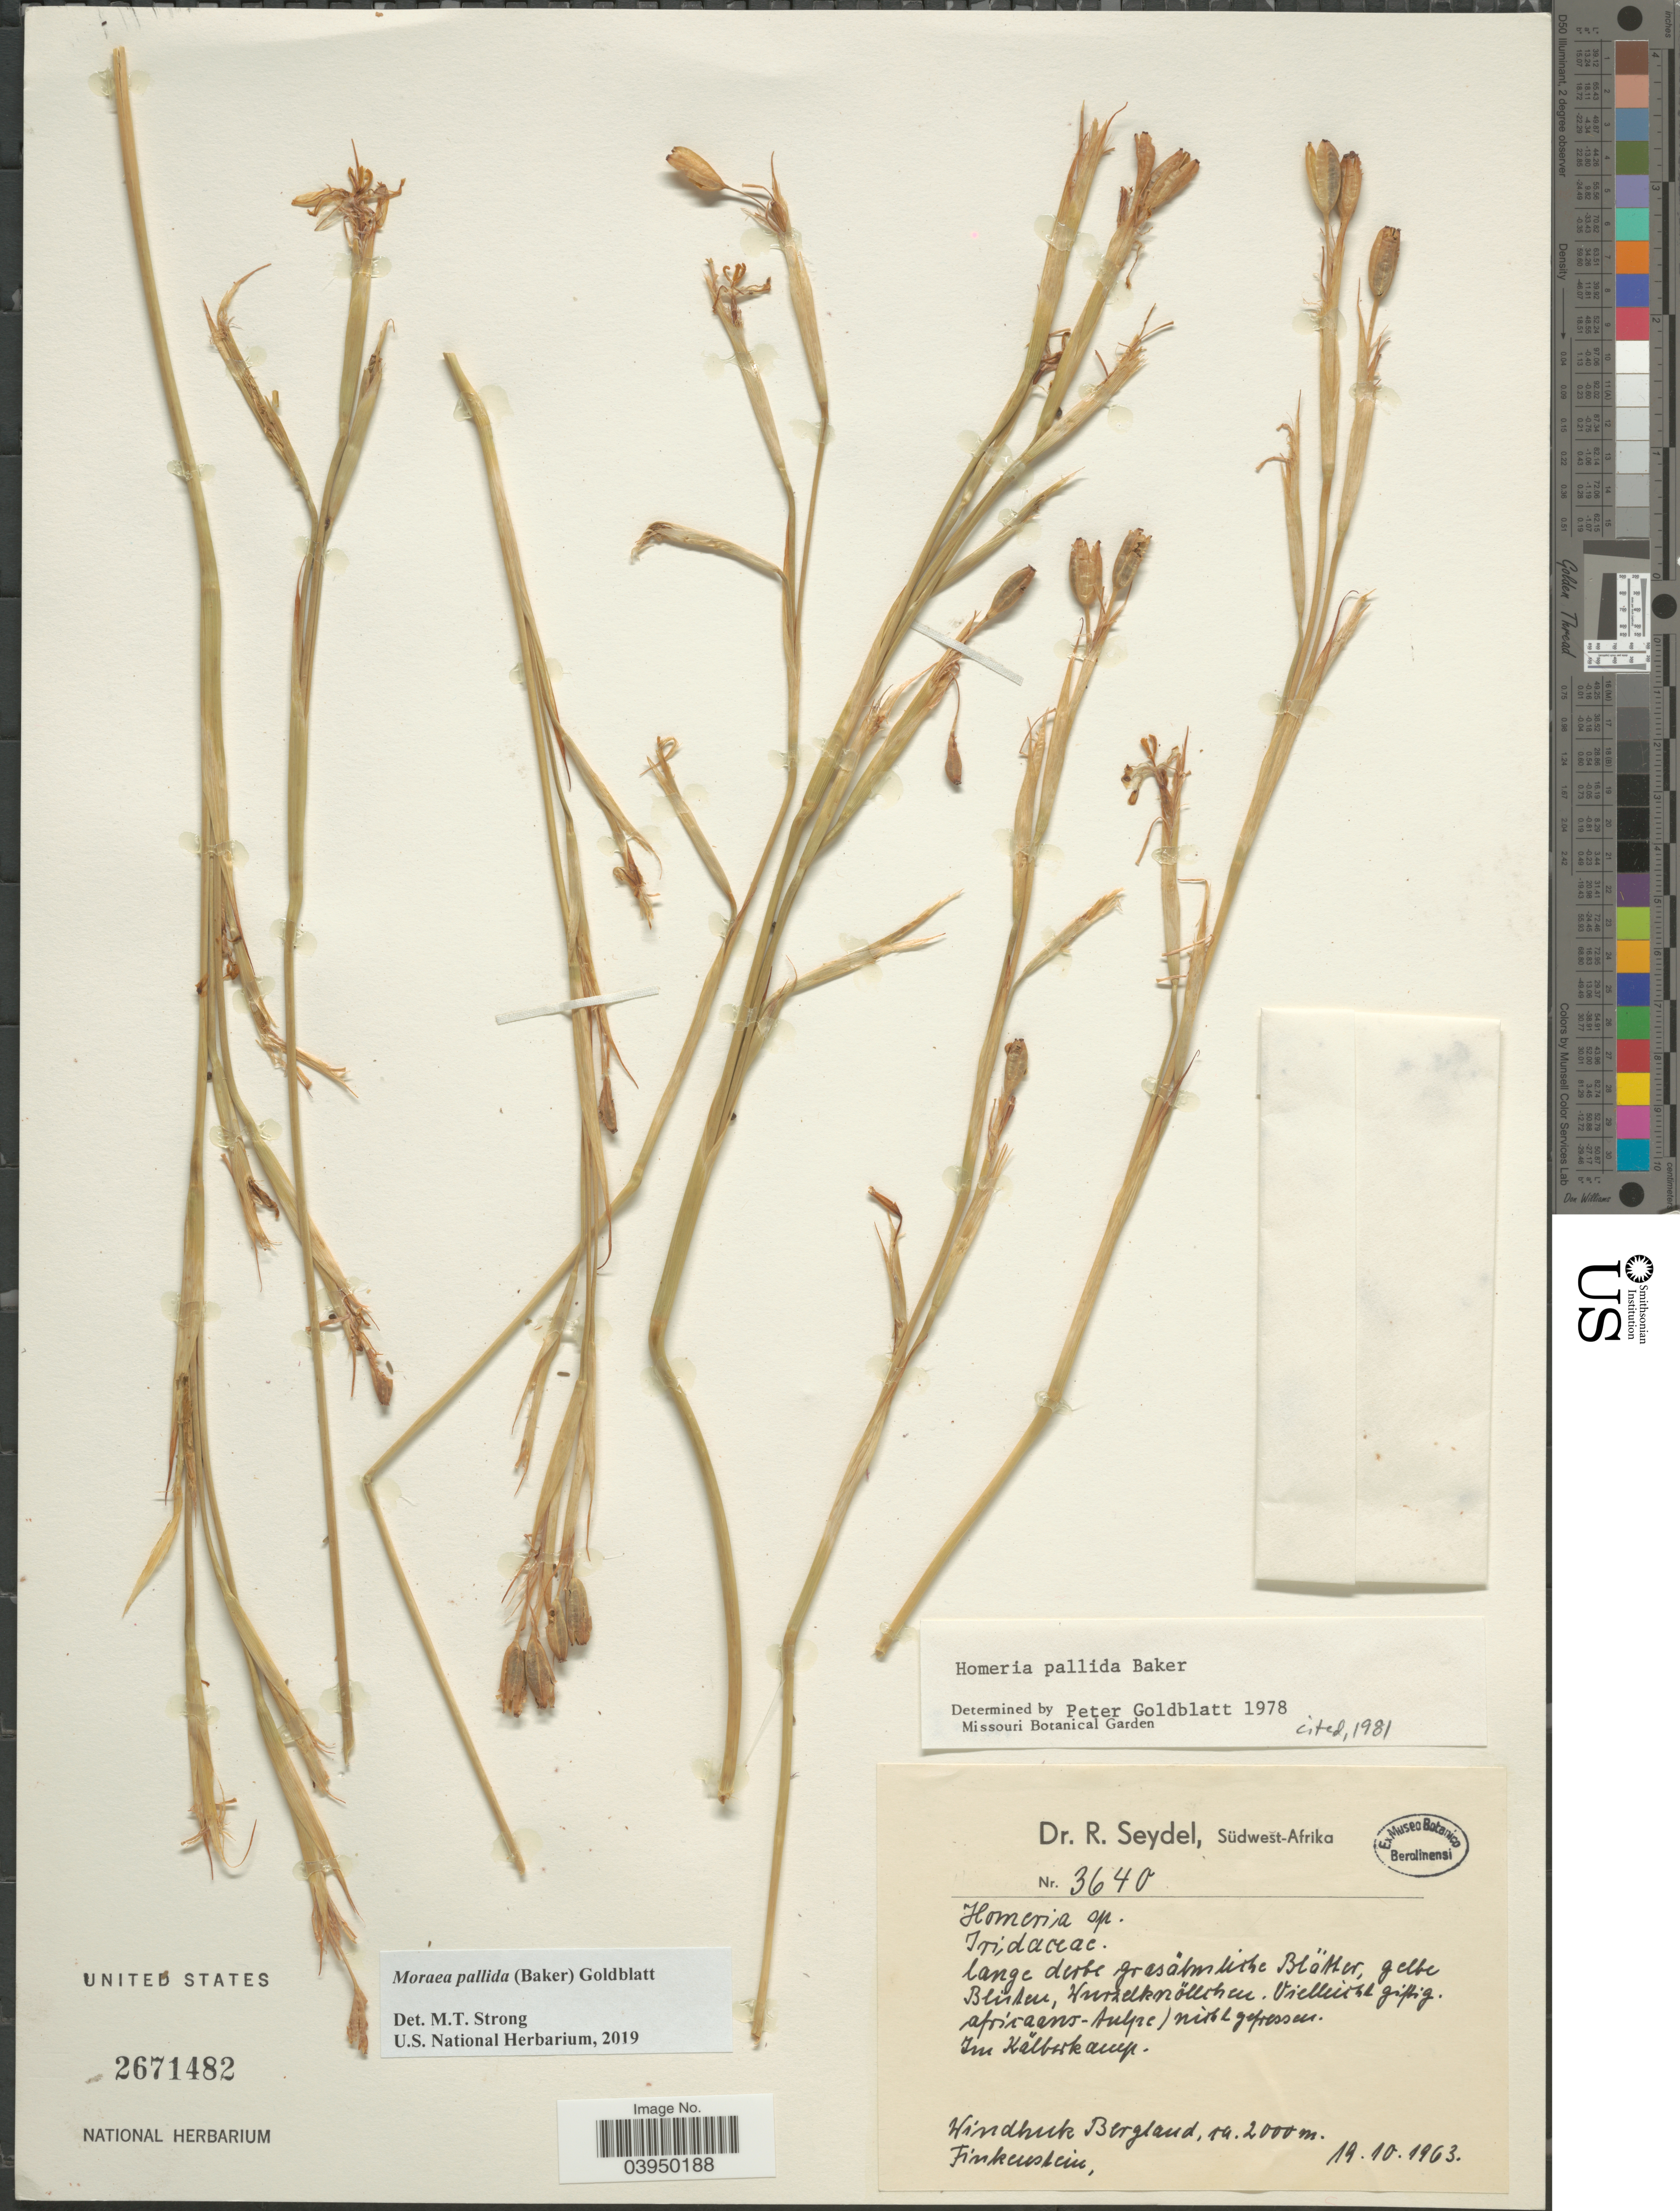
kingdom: Plantae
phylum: Tracheophyta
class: Liliopsida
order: Asparagales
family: Iridaceae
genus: Moraea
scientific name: Moraea pallida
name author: (Baker) Goldblatt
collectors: -. Finkenstein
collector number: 3640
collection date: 1963-10-19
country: Namibia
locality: Im Kalbukamp. Windhuk Bergland.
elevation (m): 2000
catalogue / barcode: US 2671482